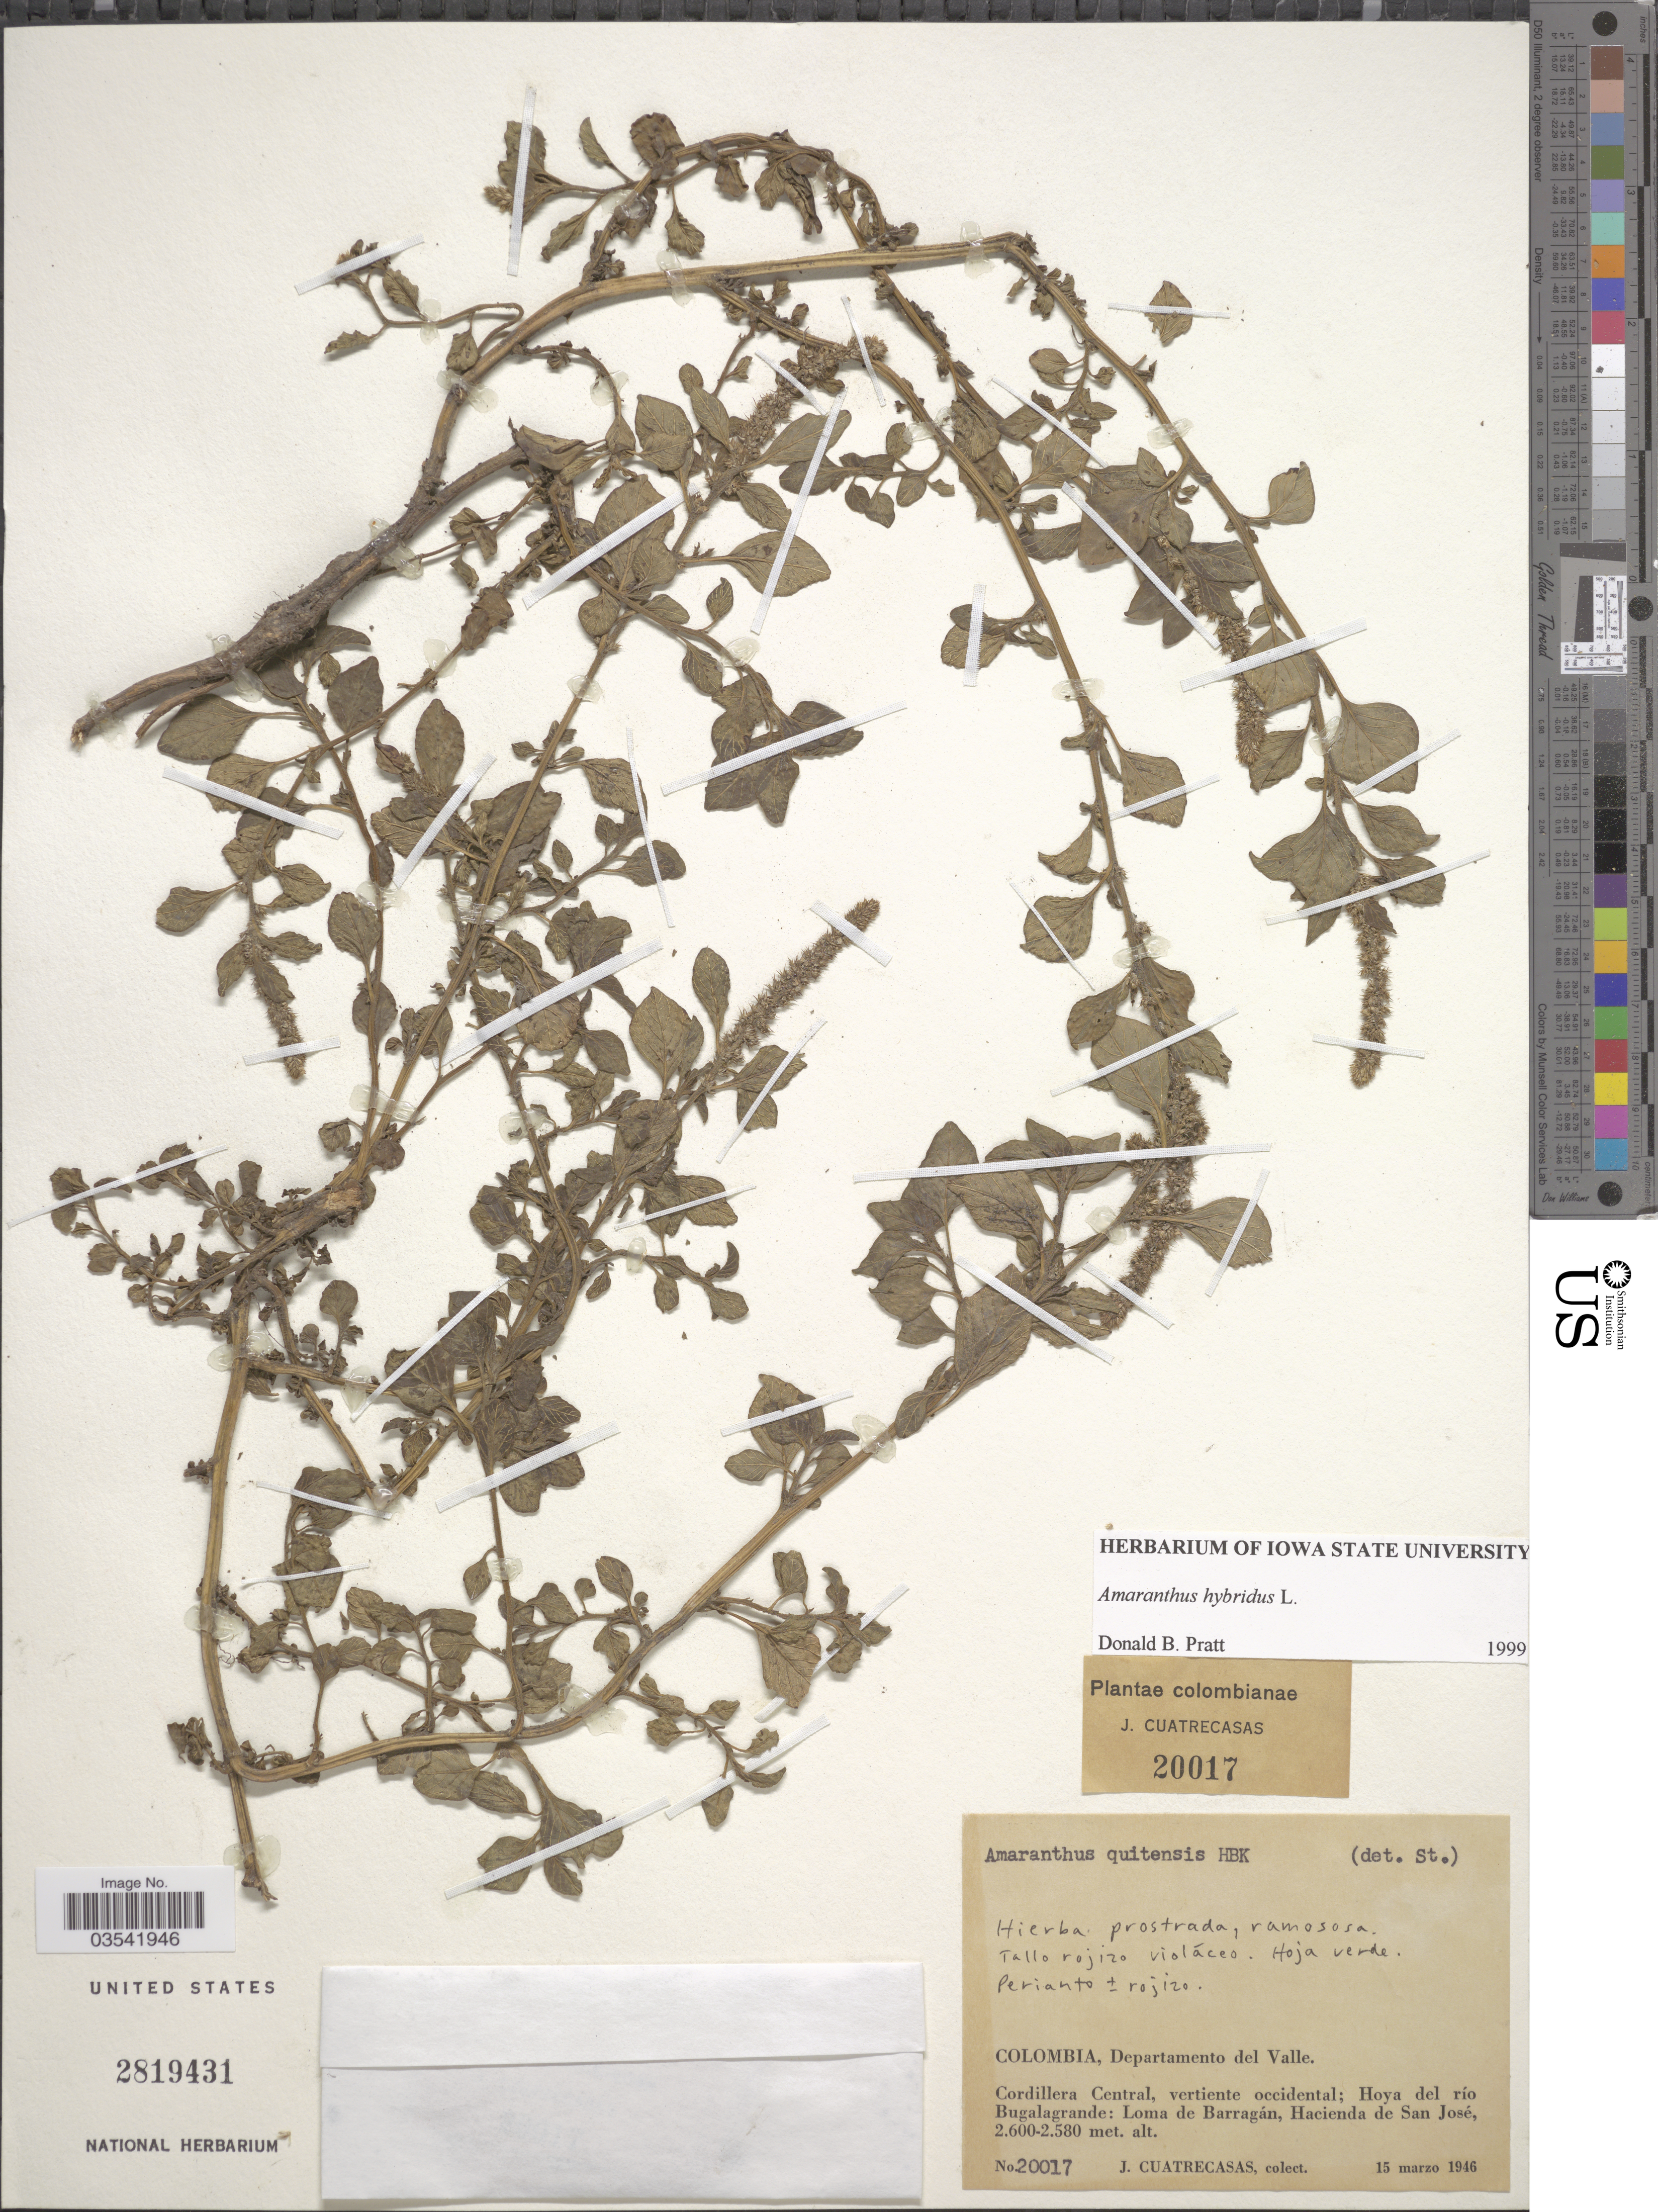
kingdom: Plantae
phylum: Tracheophyta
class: Magnoliopsida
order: Caryophyllales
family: Amaranthaceae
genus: Amaranthus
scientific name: Amaranthus hybridus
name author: L.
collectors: J. Cuatrecasas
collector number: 20017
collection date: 1946-03-15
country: Colombia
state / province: Valle del Cauca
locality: Departamento del Valle. Cordillera Central, vertiente occidental; Hoya del río Bugalagrande: Loma de Barragán, Hacienda de San José.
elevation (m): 2580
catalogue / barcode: US 2819431